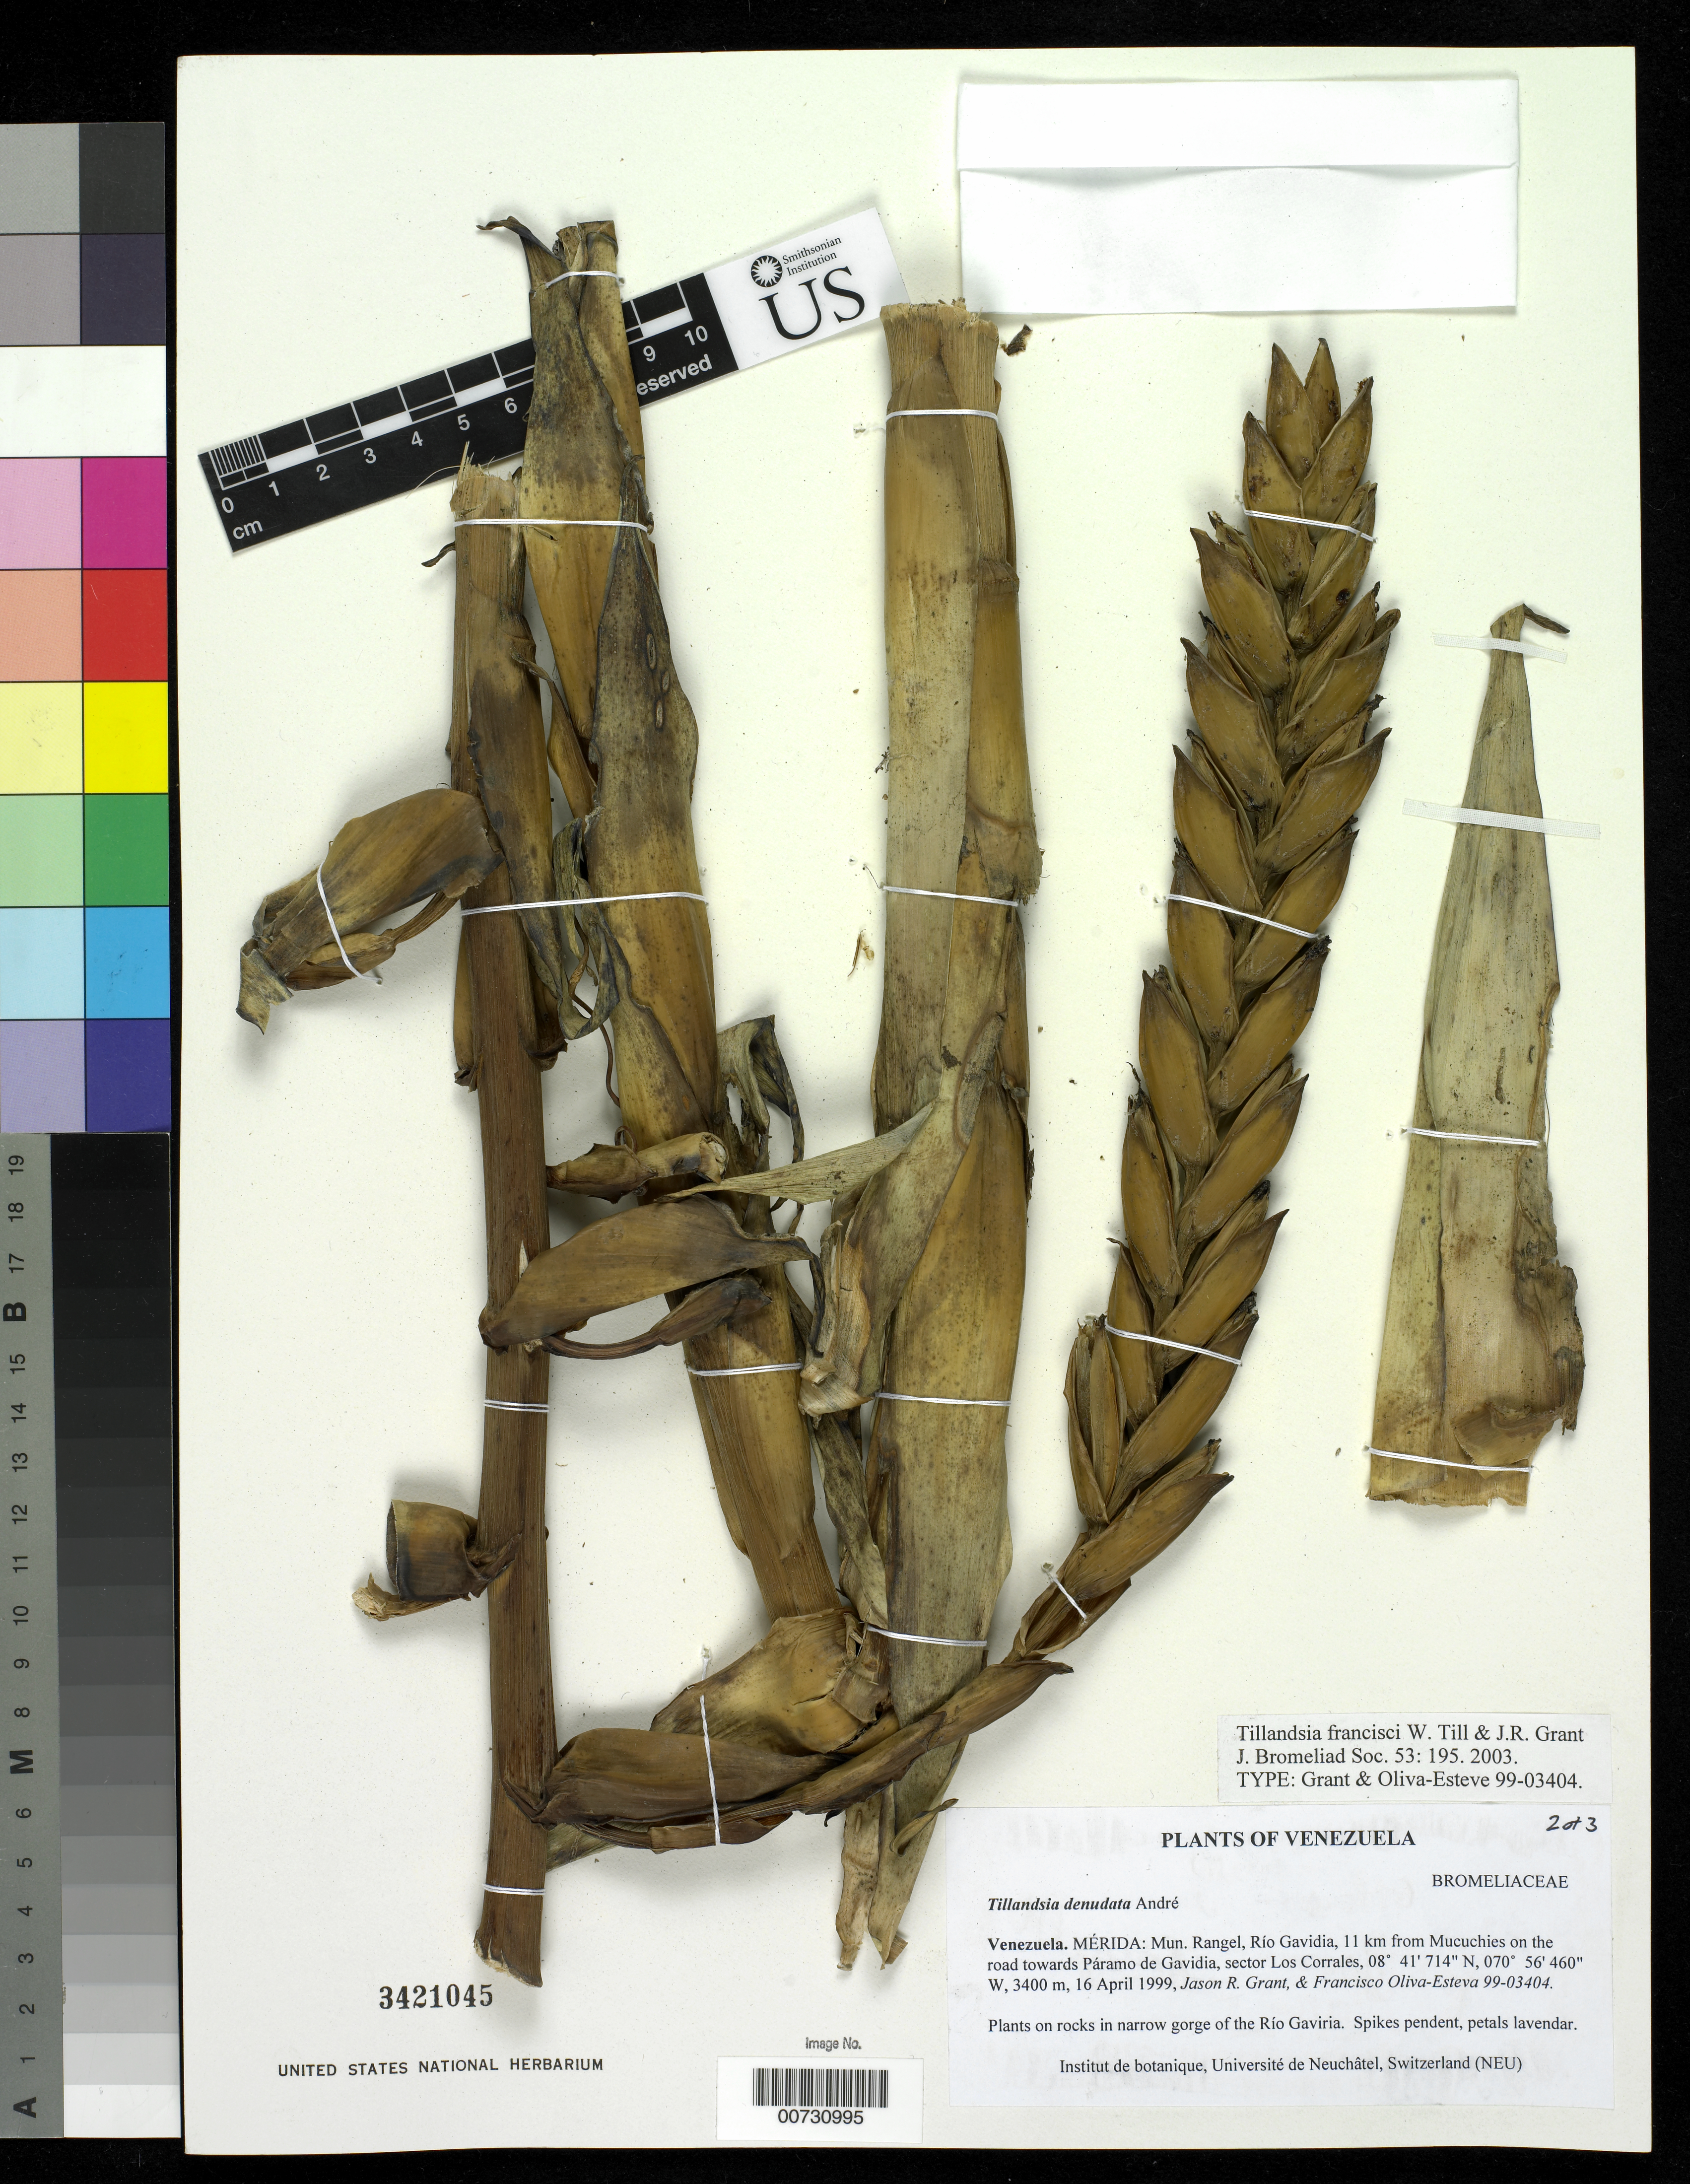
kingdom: Plantae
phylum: Tracheophyta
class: Liliopsida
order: Poales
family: Bromeliaceae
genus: Tillandsia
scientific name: Tillandsia francisci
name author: W. Till & J.R. Grant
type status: Holotype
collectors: J. R. Grant & F. Oliva-Esteva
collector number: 99-03404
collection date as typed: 16 Apr 1999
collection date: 1999-04-16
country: Venezuela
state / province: Mérida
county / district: Rangel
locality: Río Gavidia, 11 km from Mucuchies on the road towards Pármao de Gavidia, sector Los Corrales.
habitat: Plants on rocks in narrow gorge of the Río Gaviria.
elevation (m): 3400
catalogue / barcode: US 3421045